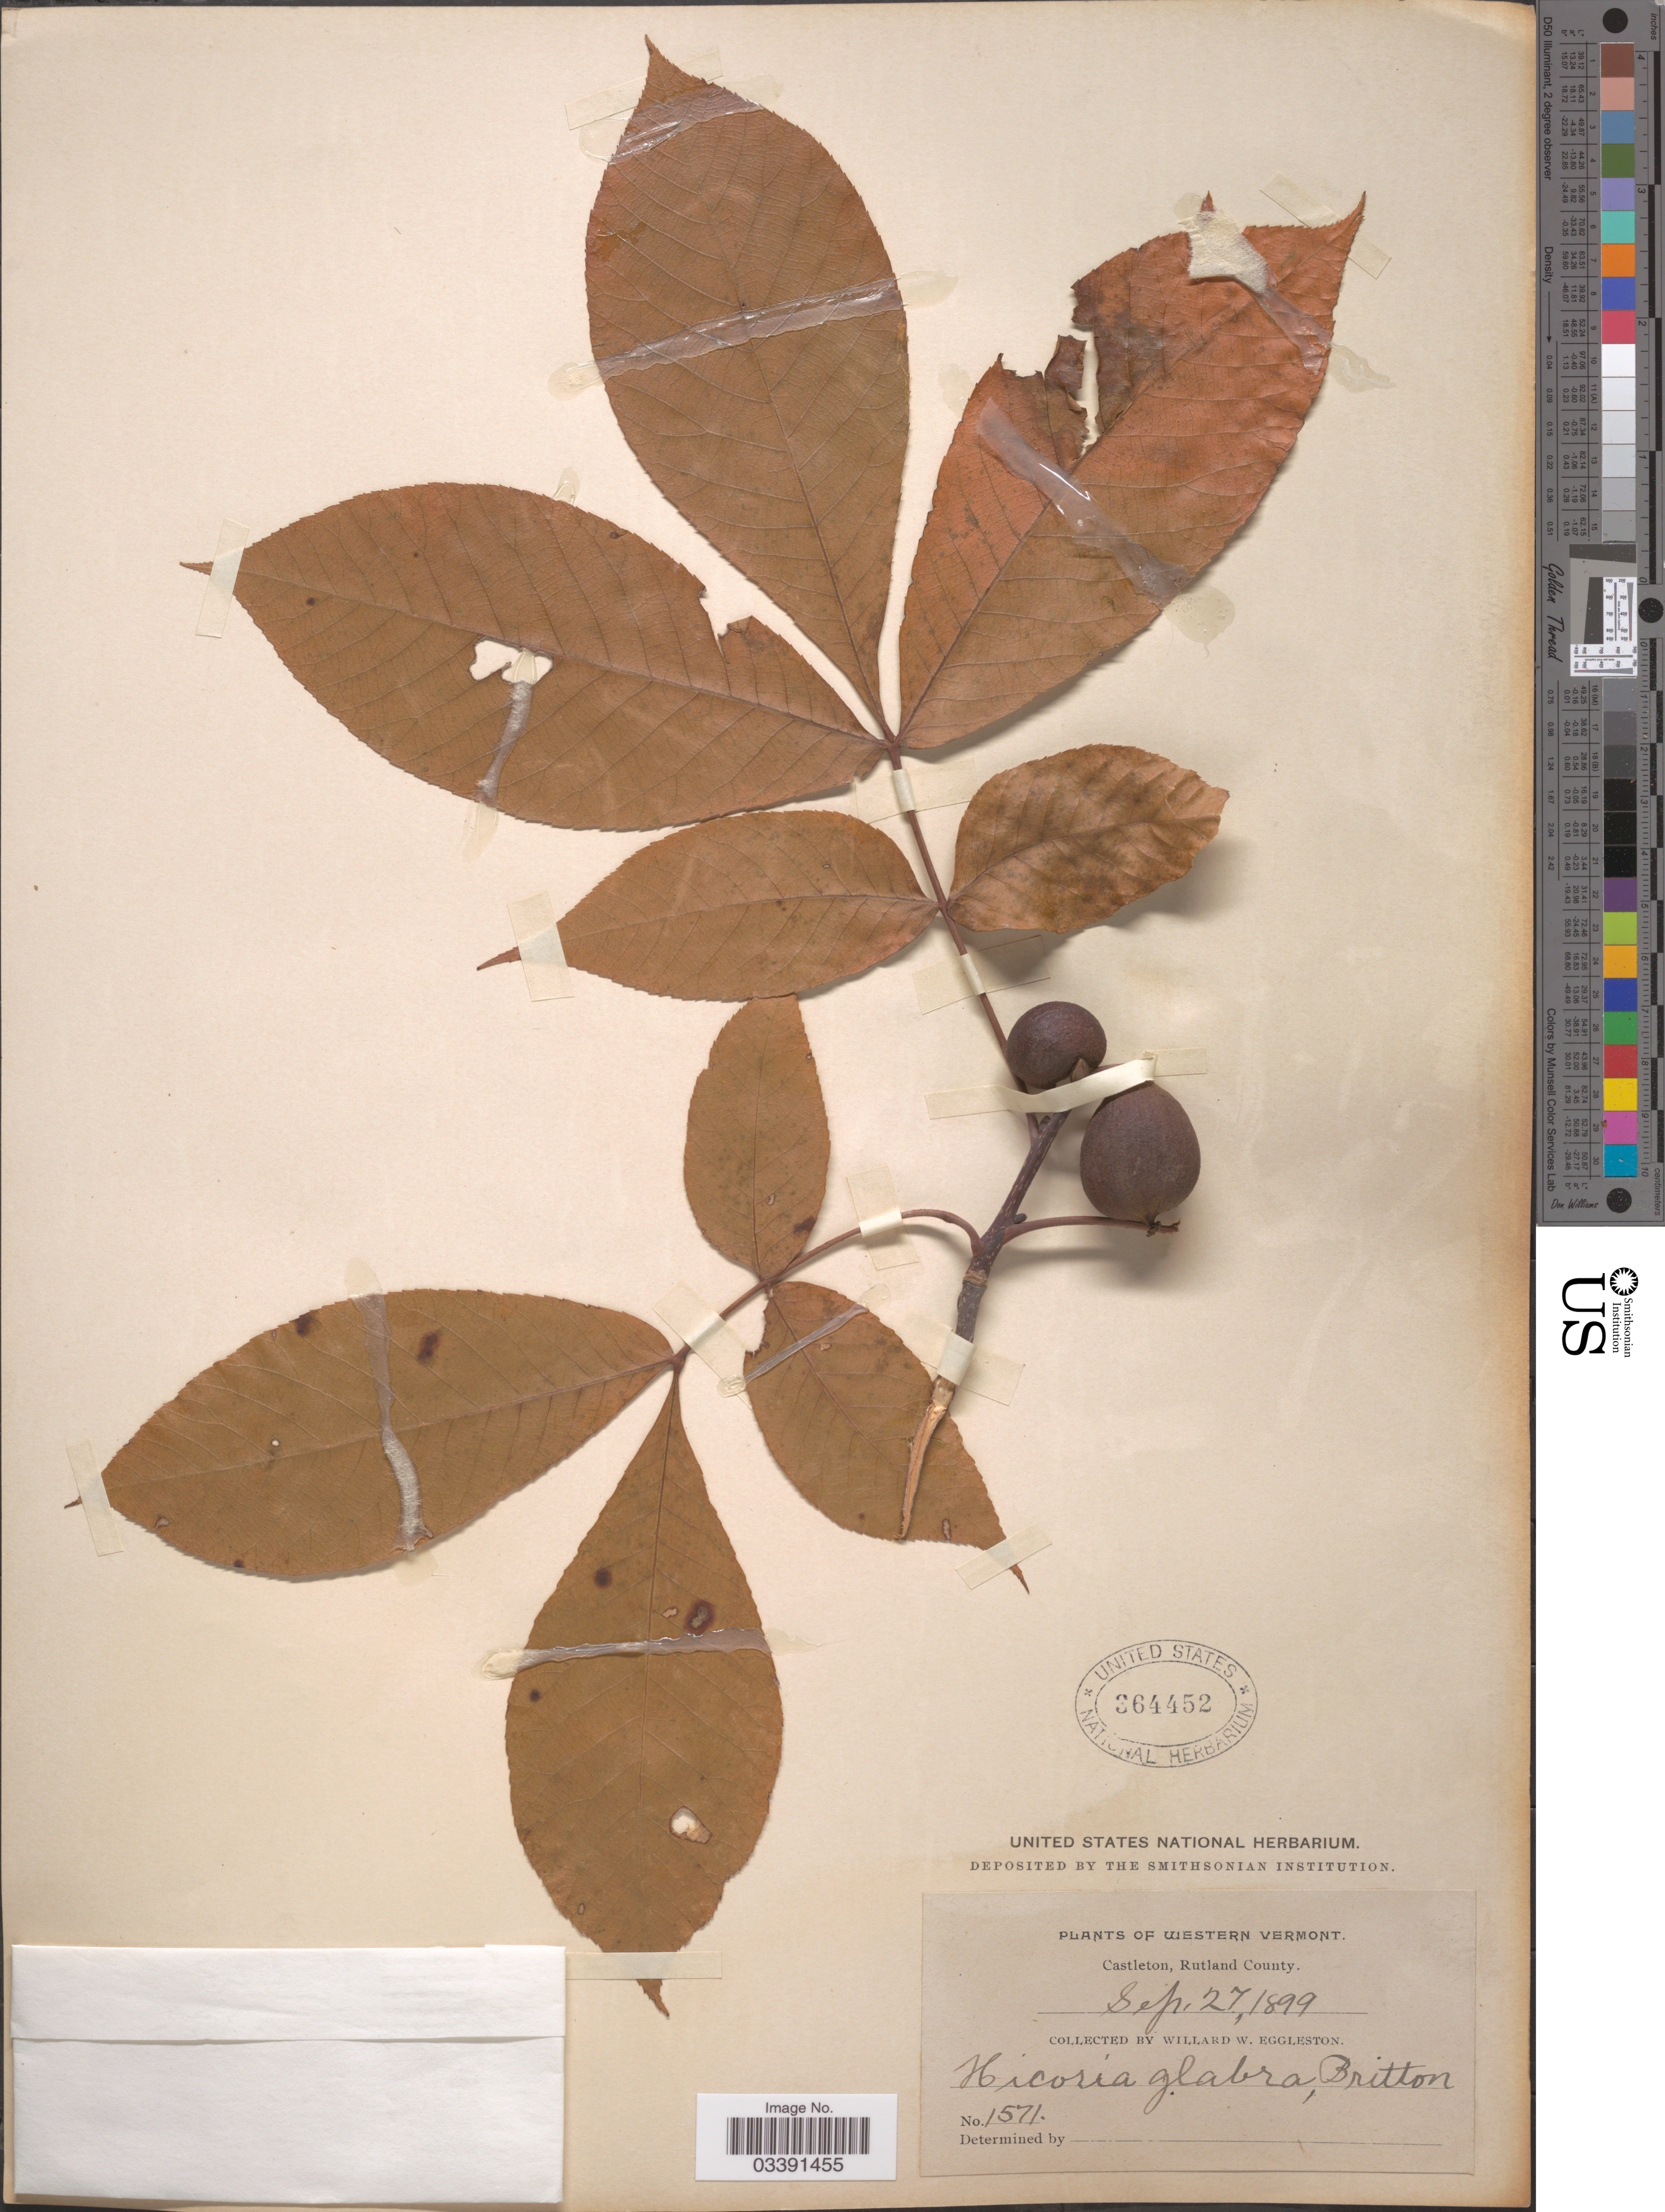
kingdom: Plantae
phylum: Tracheophyta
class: Magnoliopsida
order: Fagales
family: Juglandaceae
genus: Carya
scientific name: Carya glabra var. glabra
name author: (Mill.) Sweet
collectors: W. W. Eggleston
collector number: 1571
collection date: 1899-09-27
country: United States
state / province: Vermont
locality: Western Vermont. Castleton, Rutland County.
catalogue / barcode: US 364452